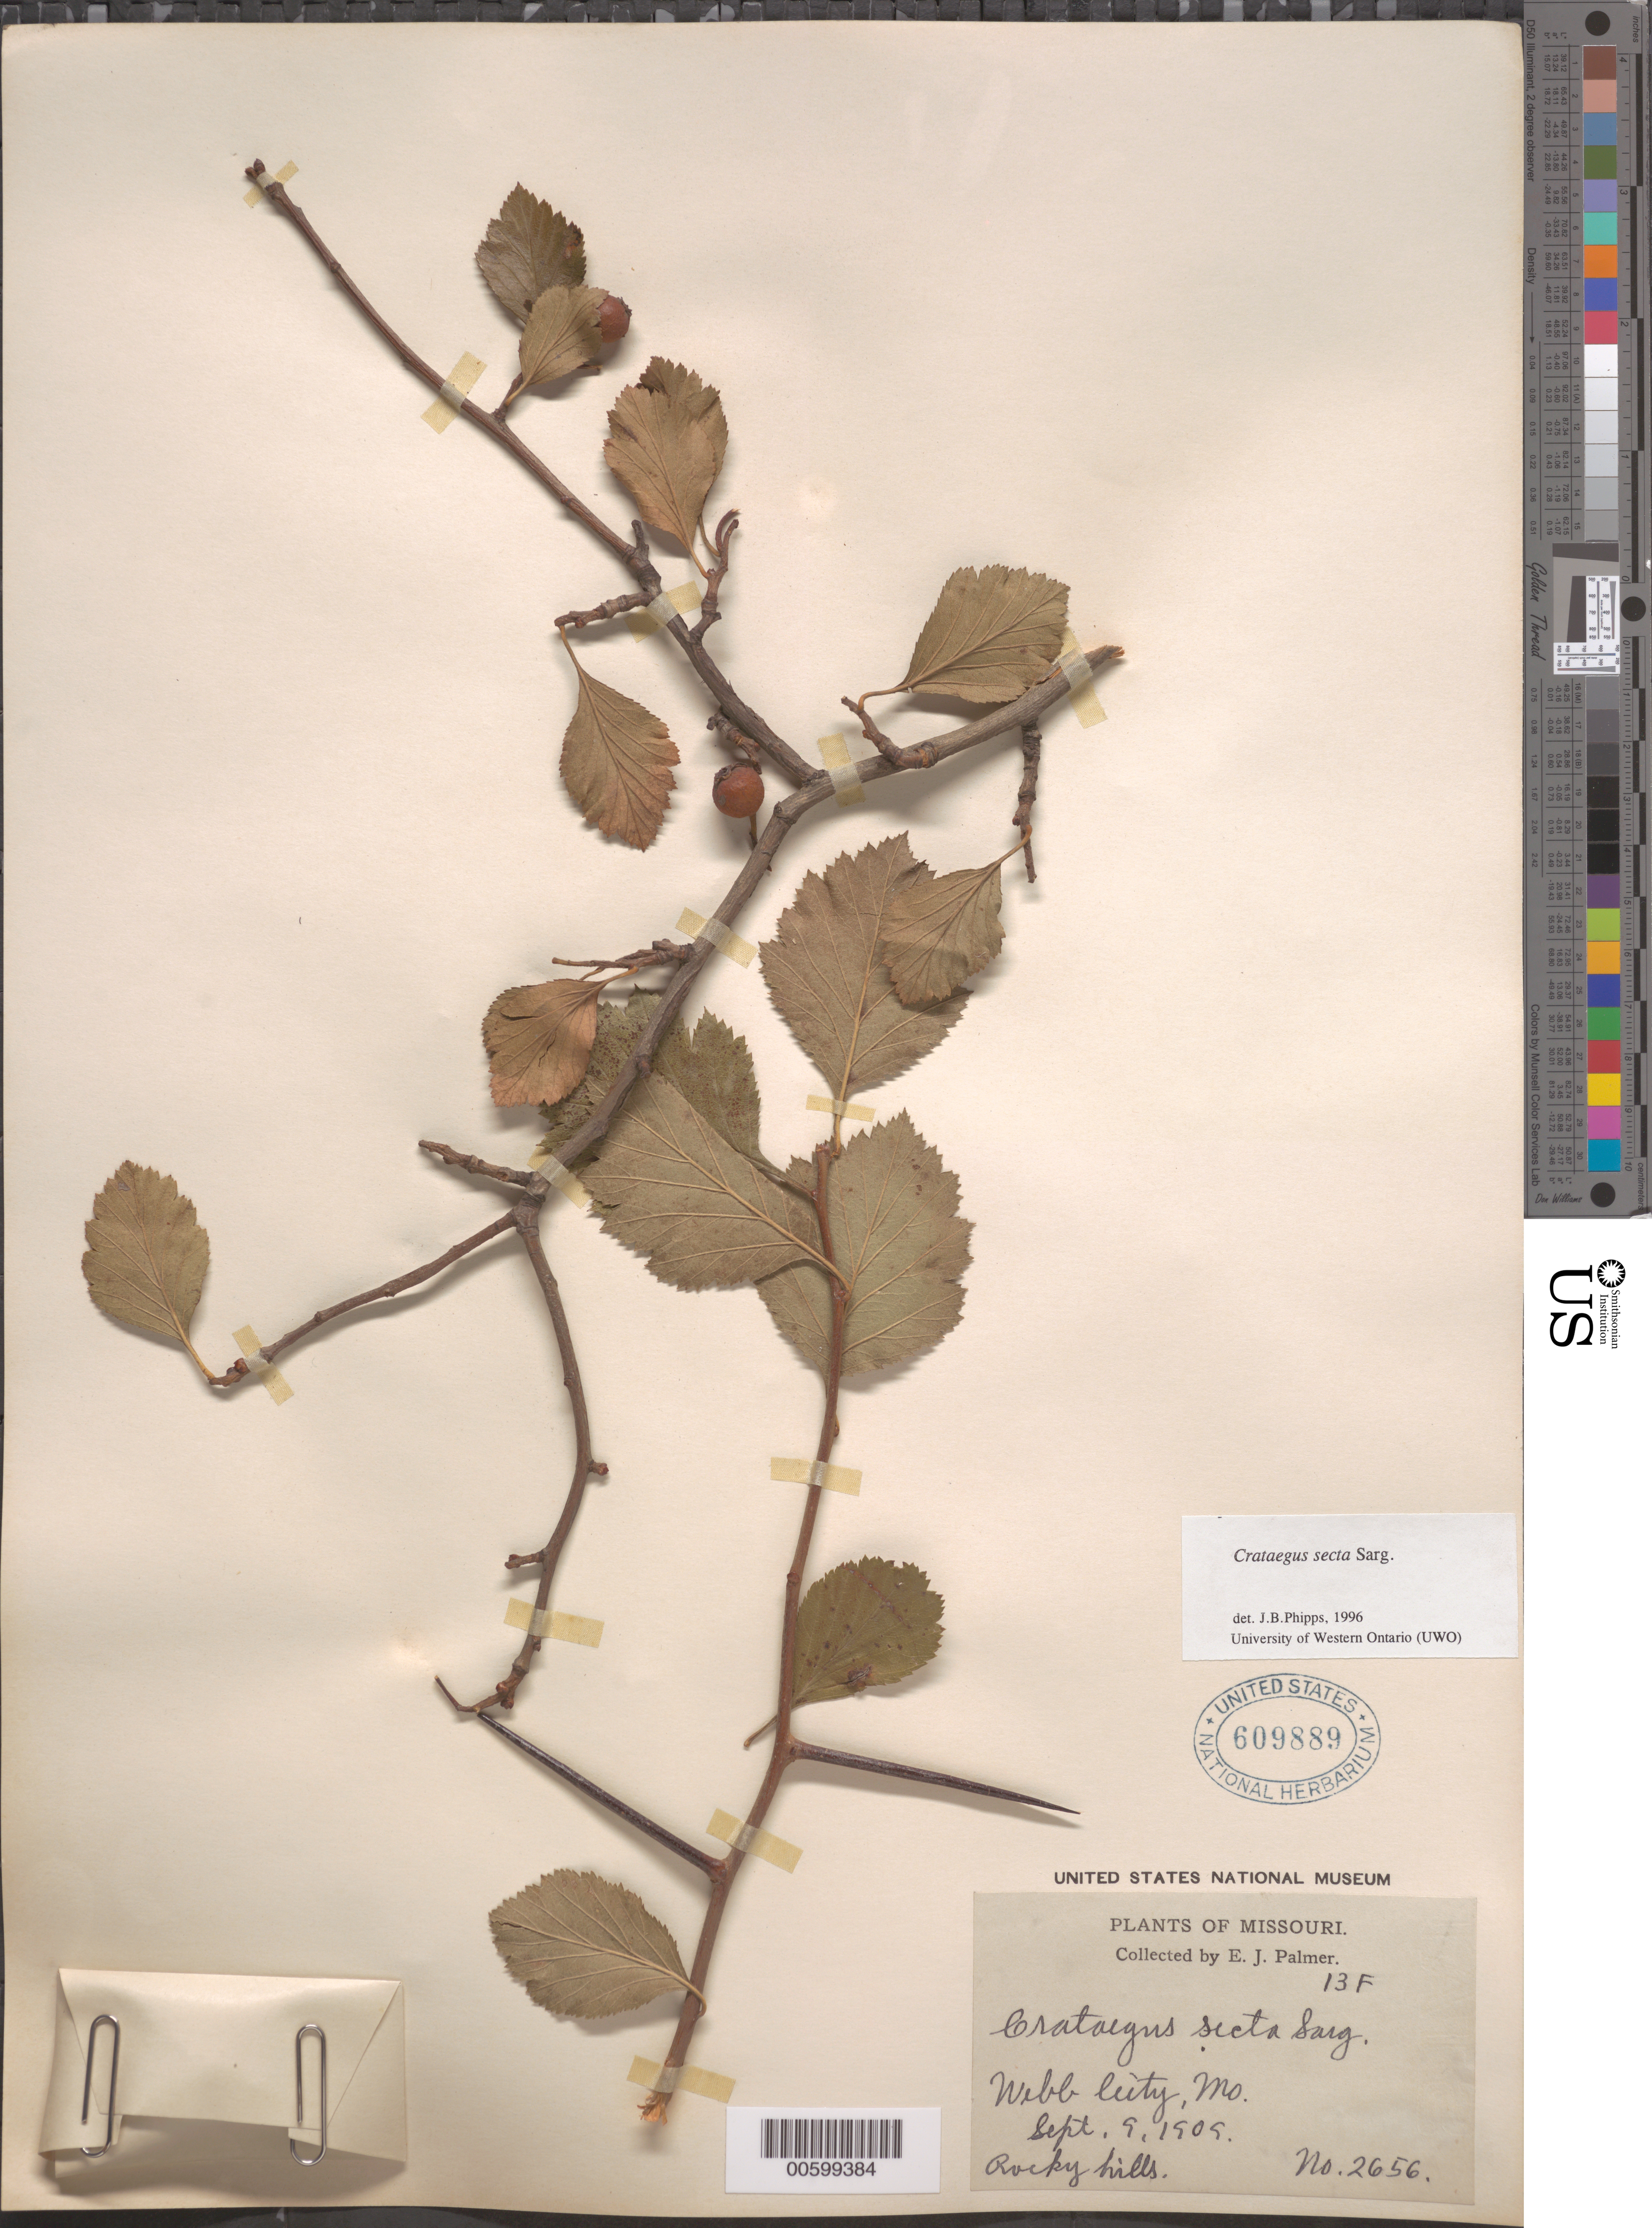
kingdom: Plantae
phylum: Tracheophyta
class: Magnoliopsida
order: Rosales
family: Rosaceae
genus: Crataegus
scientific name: Crataegus collina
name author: Chapm.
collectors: E. J. Palmer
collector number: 2656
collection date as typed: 09 Sep 1909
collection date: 1909-09-09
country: United States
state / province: Missouri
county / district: Jasper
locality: Webb City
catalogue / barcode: US 609889